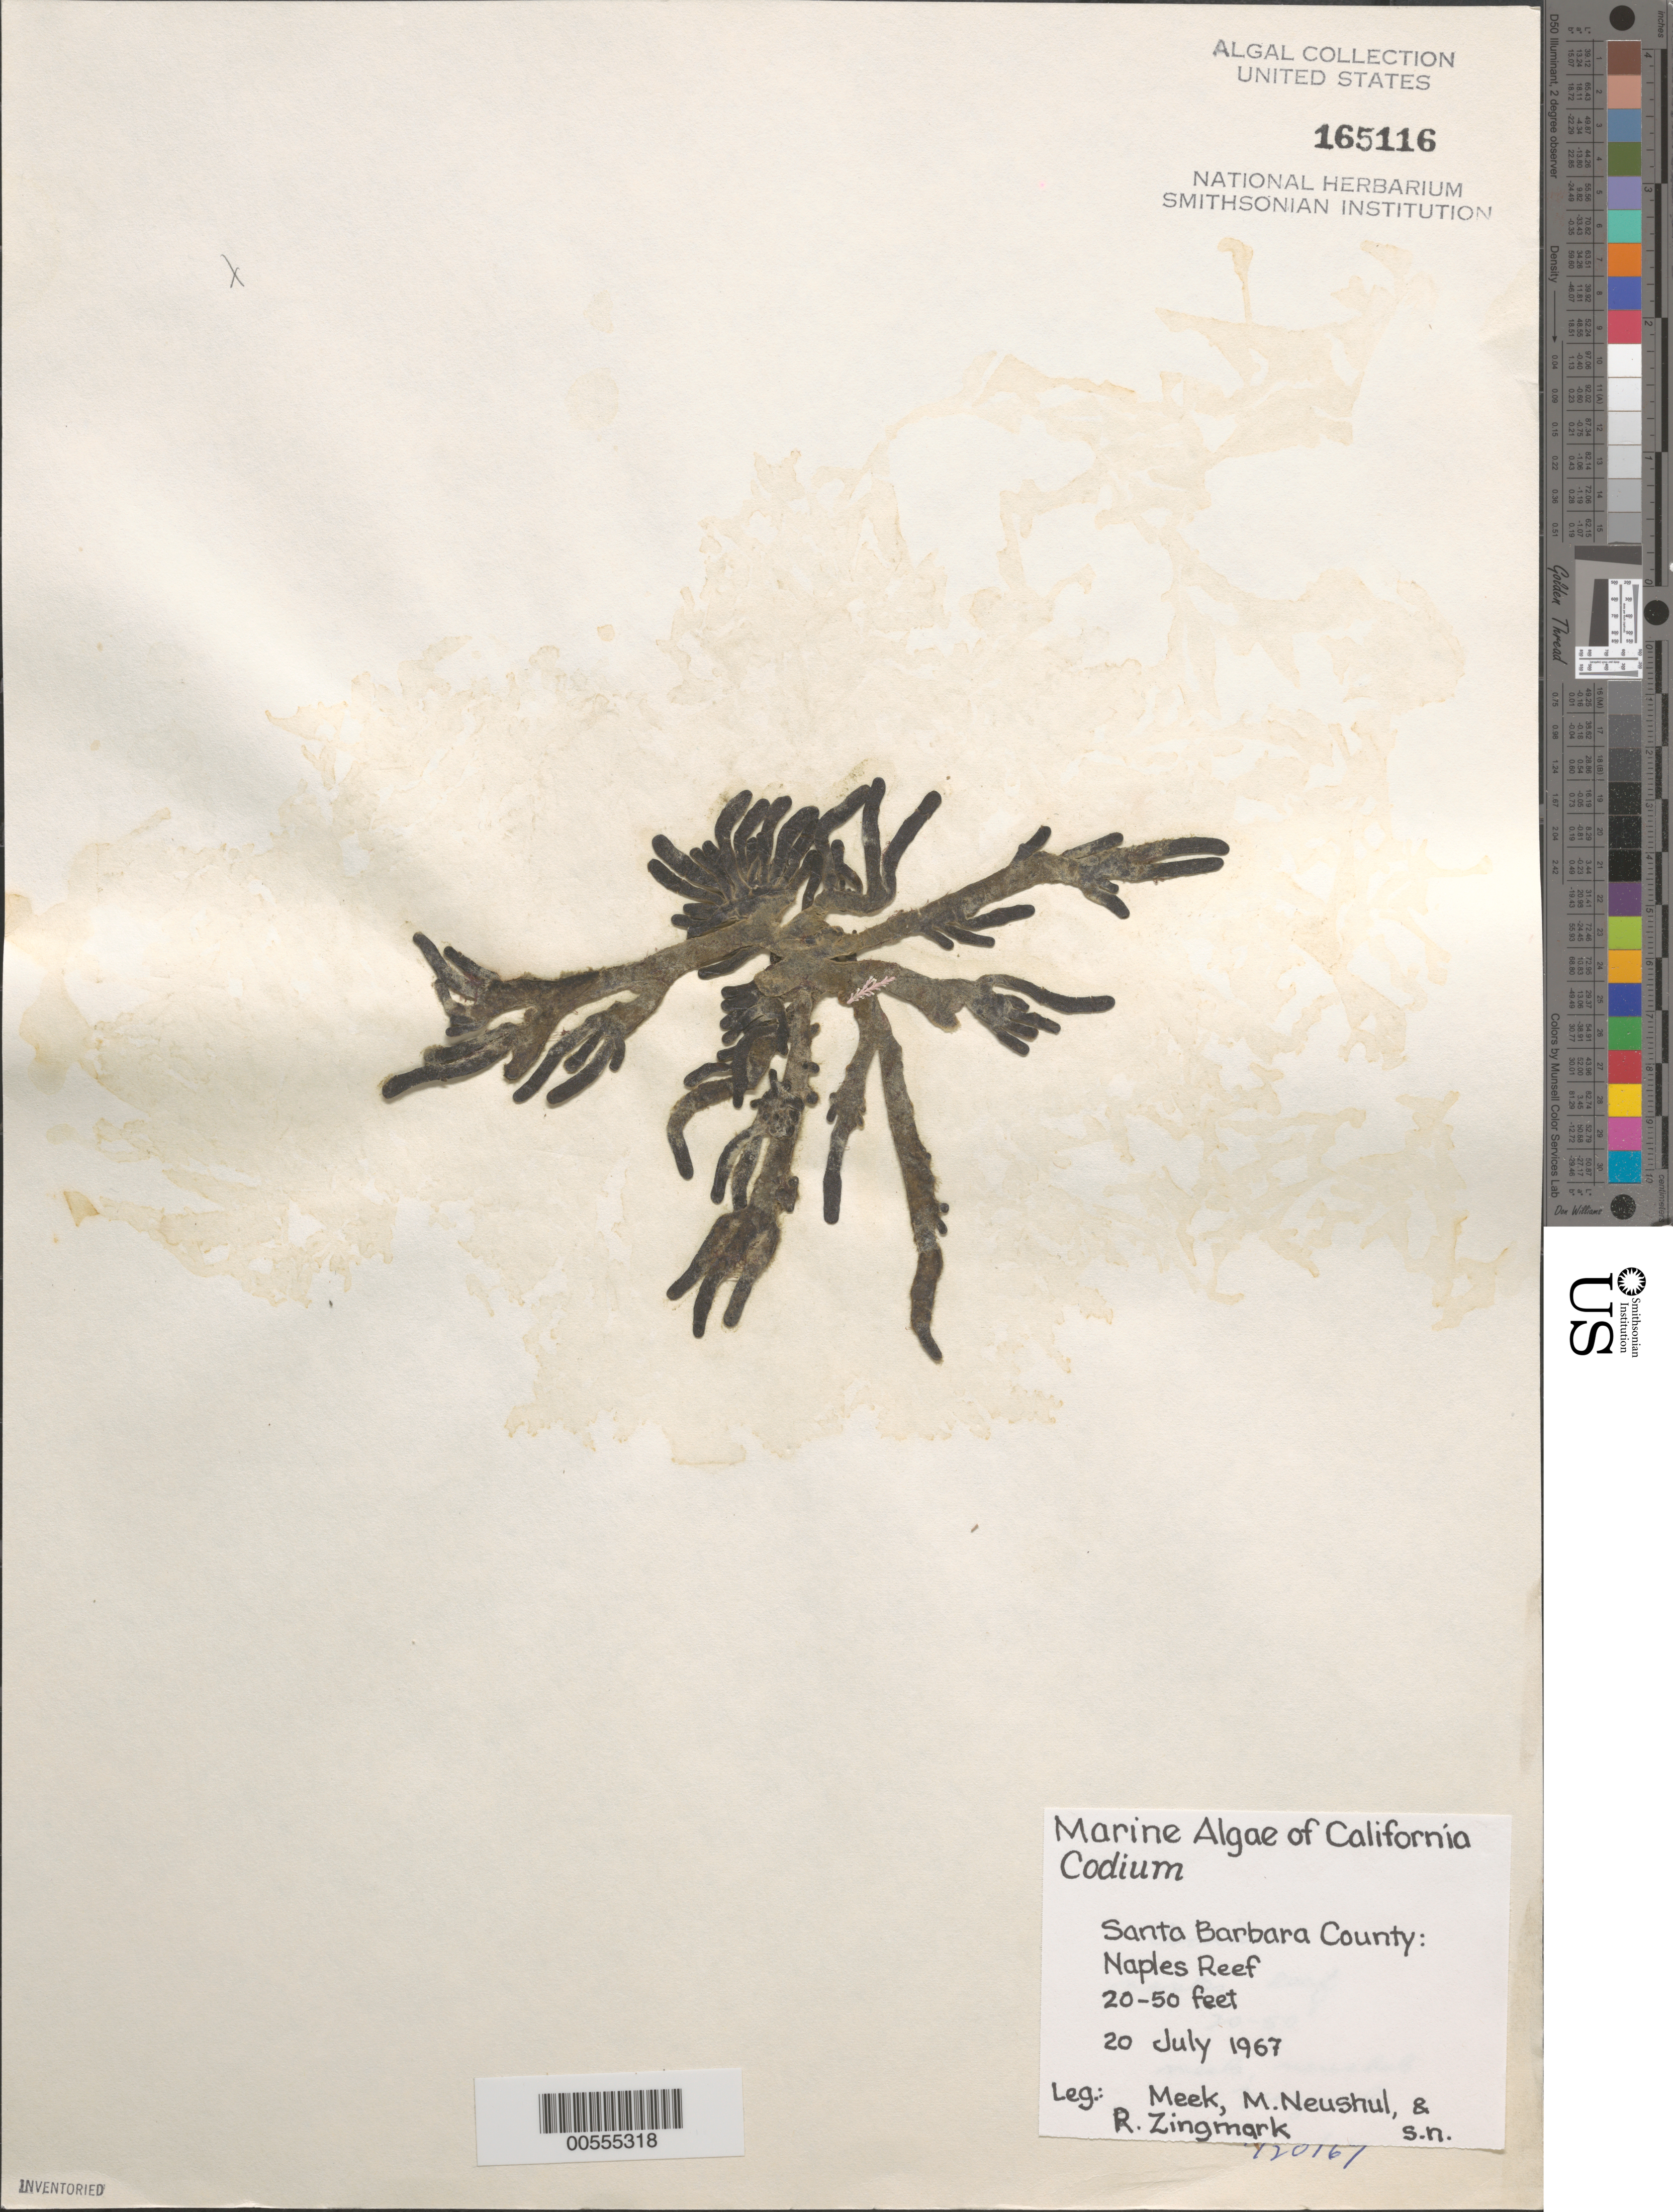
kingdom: Plantae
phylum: Chlorophyta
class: Ulvophyceae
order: Bryopsidales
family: Codiaceae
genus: Codium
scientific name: Codium sp.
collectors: B. Meek, M. Neushul & R. Zingmark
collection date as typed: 20 Jul 1967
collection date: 1967-07-20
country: United States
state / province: California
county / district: Santa Barbara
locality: Naples Reef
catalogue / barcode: US 165116